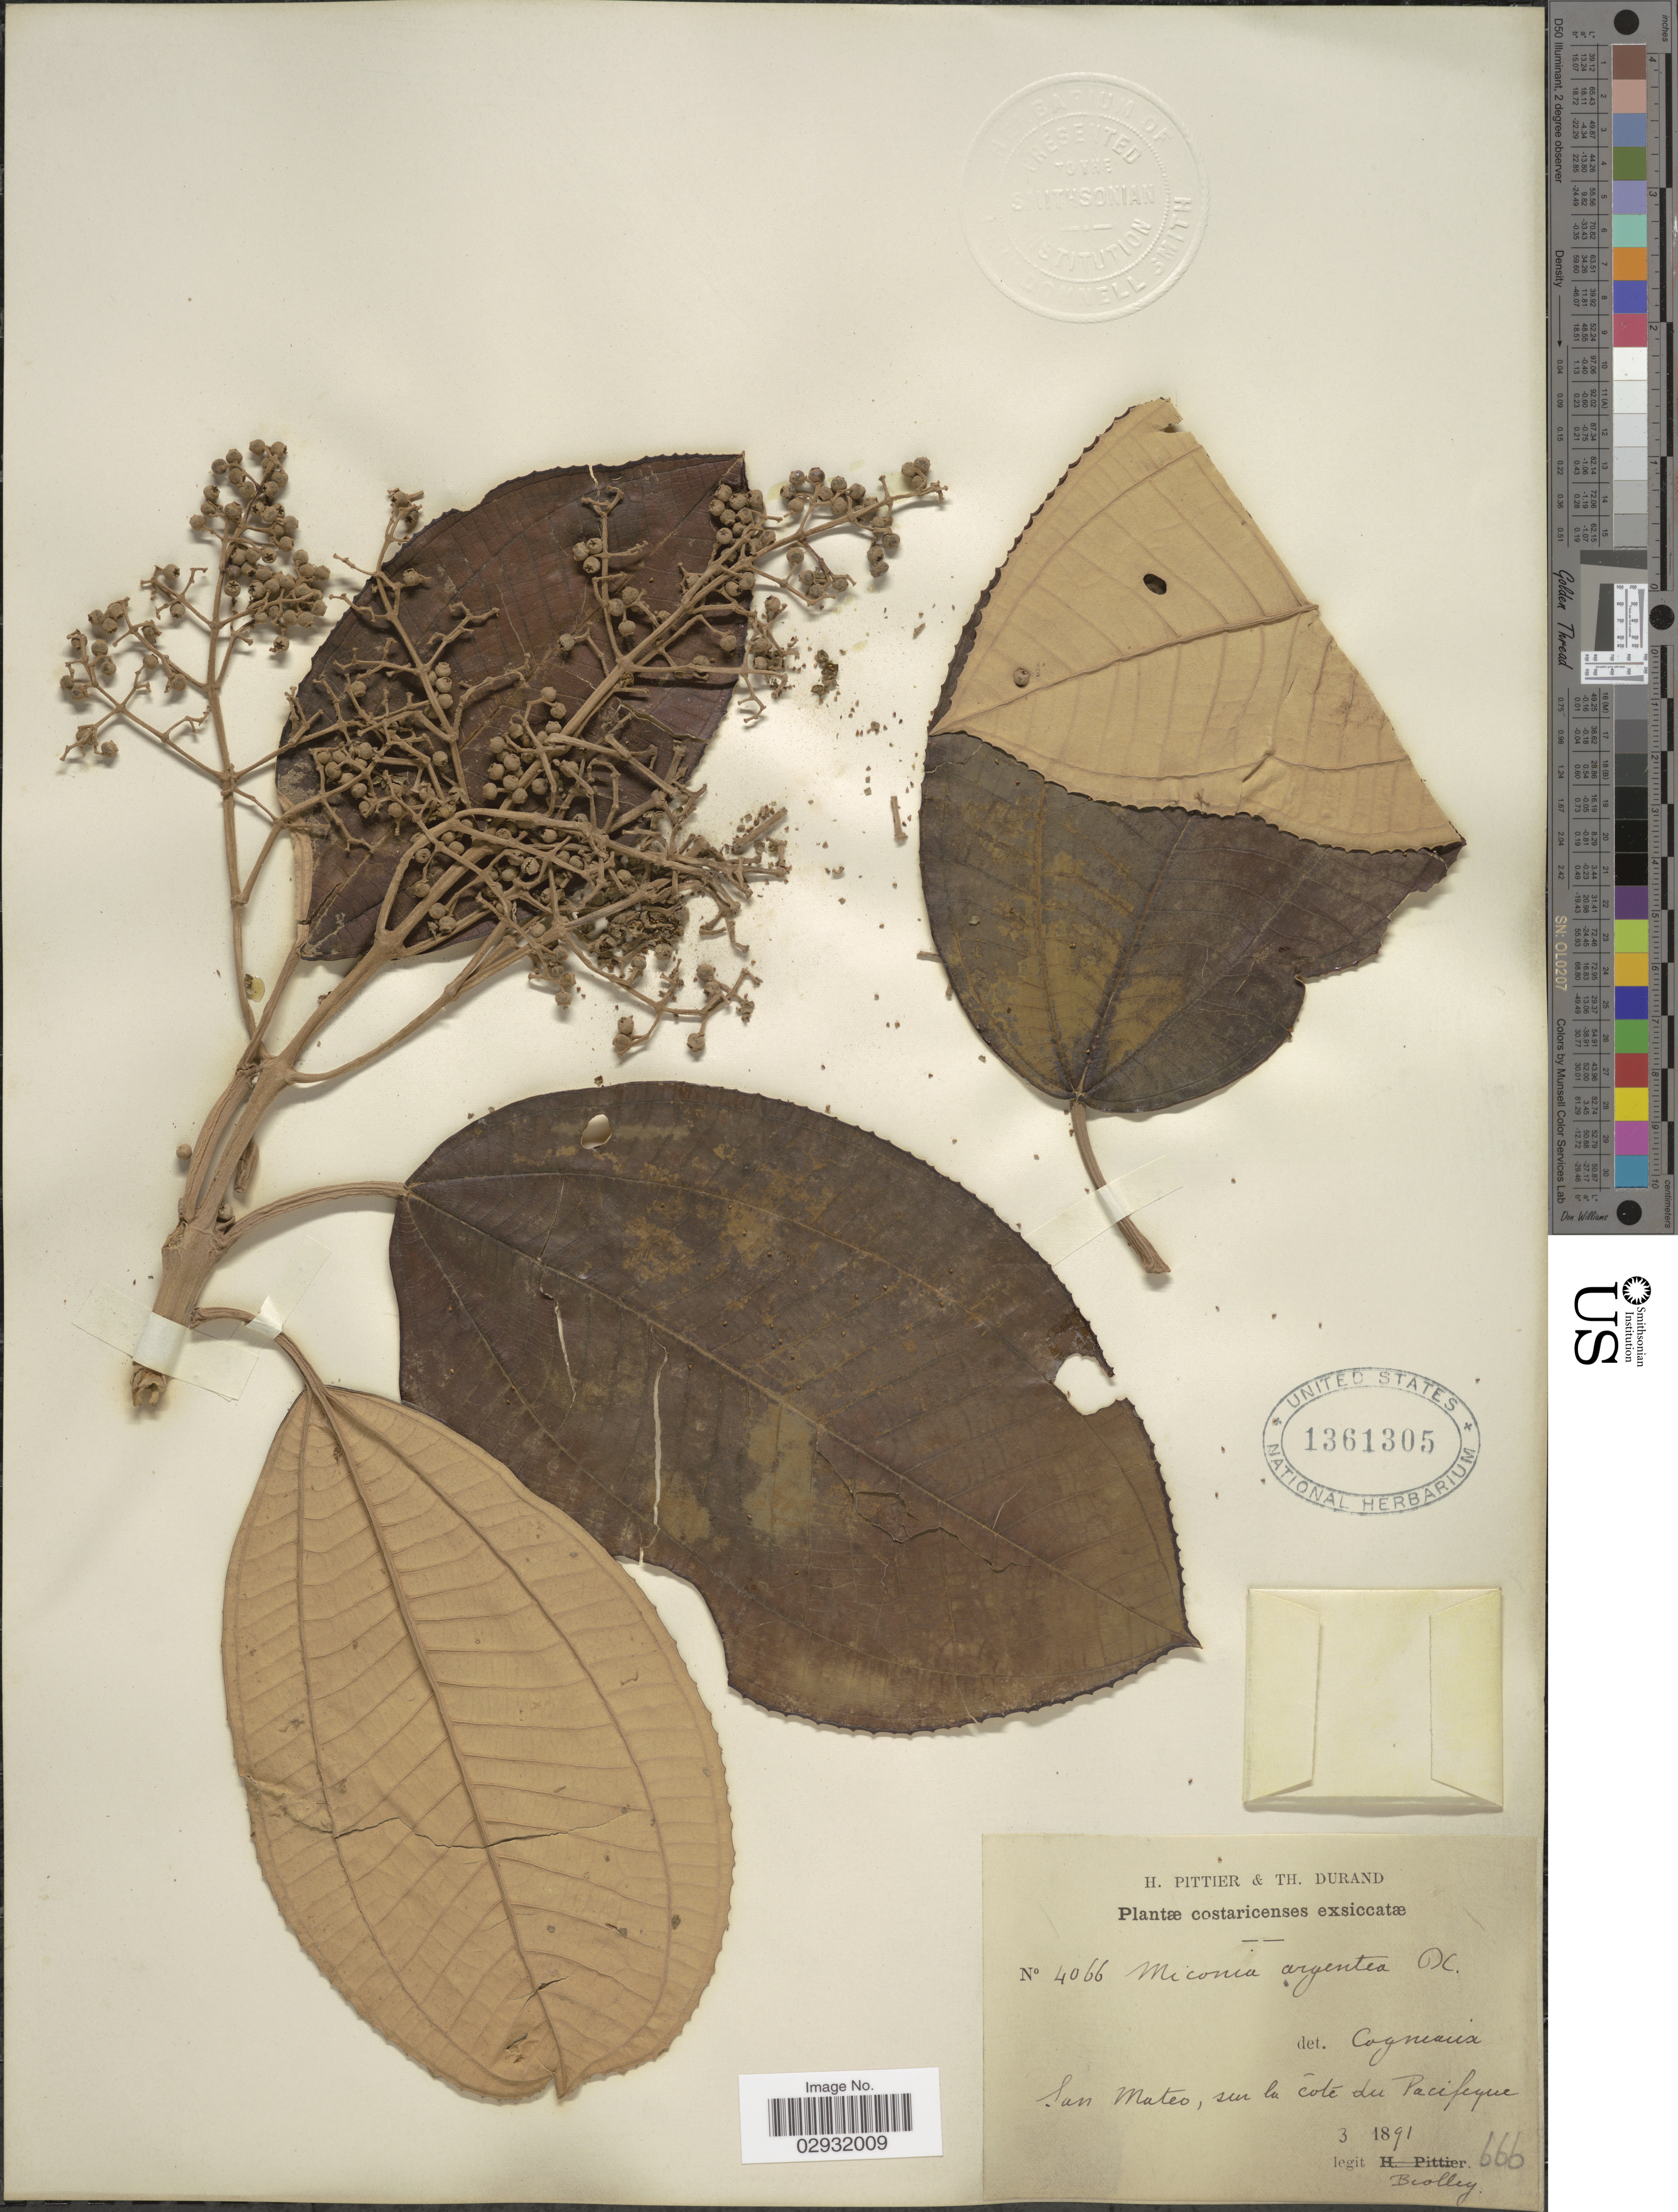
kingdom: Plantae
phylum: Tracheophyta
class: Magnoliopsida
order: Myrtales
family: Melastomataceae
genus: Miconia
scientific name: Miconia argentea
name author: (Sw.) DC.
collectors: Biolley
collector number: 4066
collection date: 1891-03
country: Costa Rica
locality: Sam Mateo, sur la côte du Pacifique.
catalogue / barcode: US 1361305